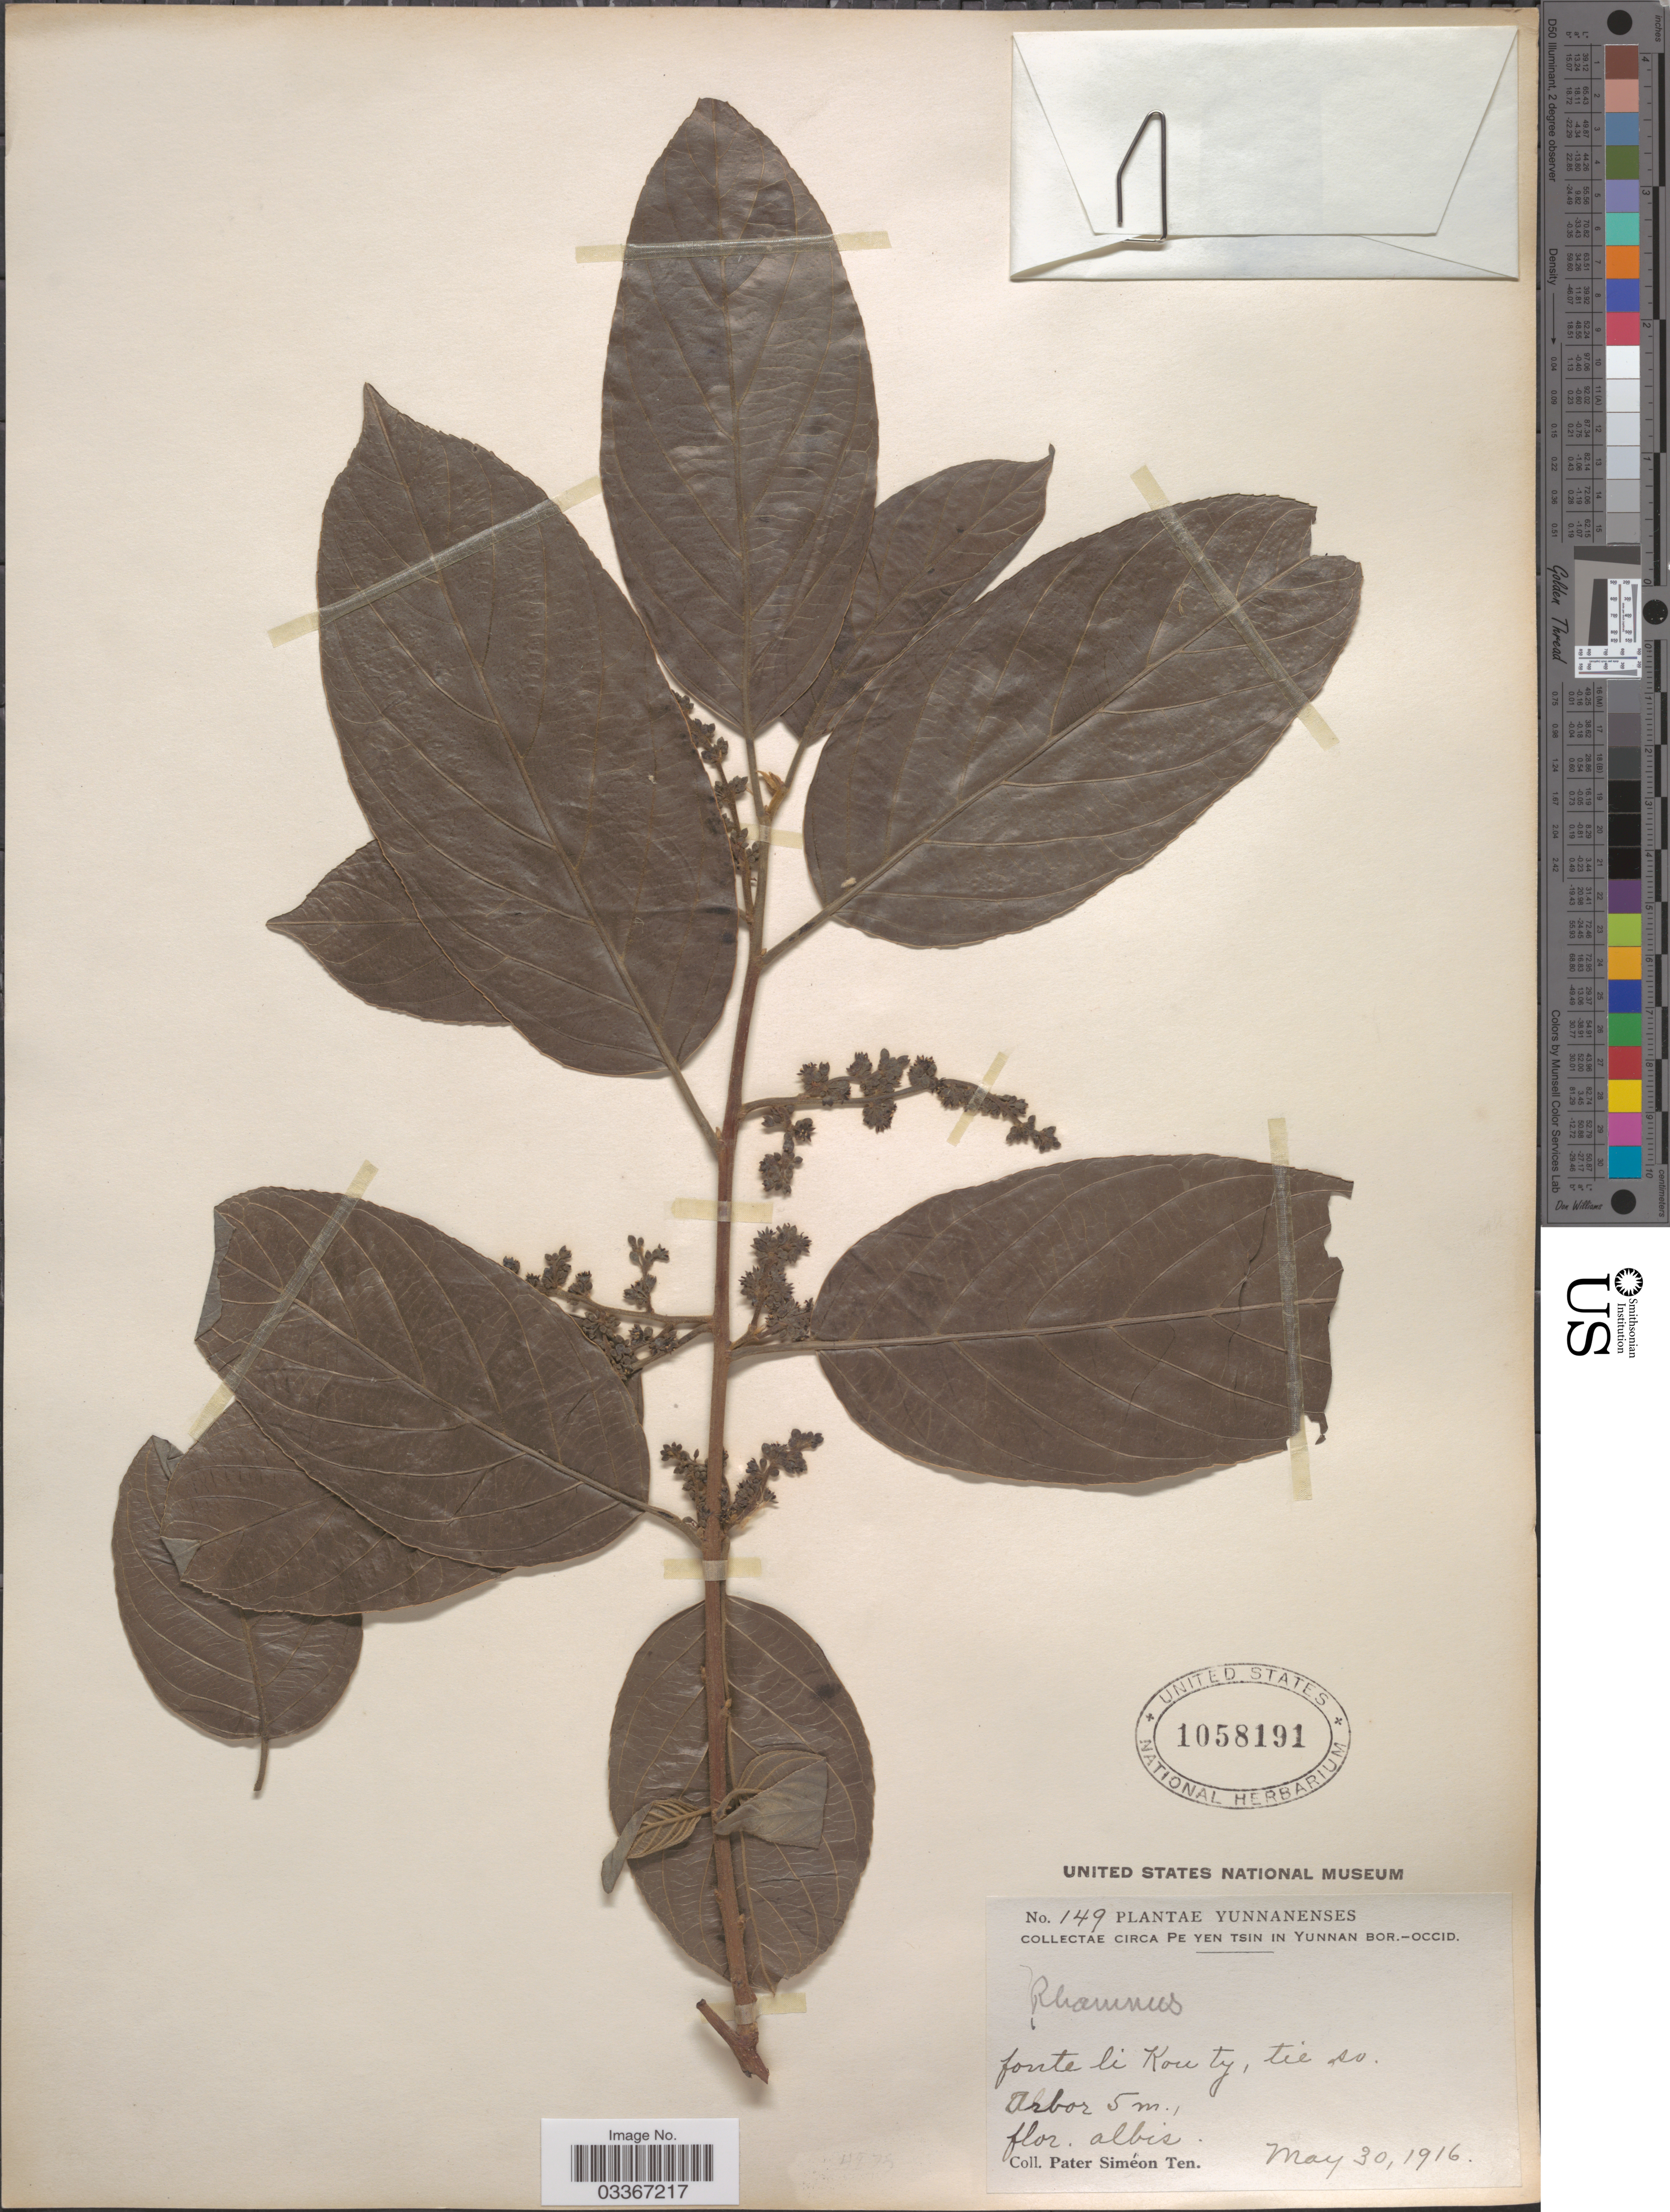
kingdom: Plantae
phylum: Tracheophyta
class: Magnoliopsida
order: Rosales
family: Rhamnaceae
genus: Rhamnus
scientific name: Rhamnus sp.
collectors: P. S. Ten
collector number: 149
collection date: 1916-05-30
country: China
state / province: Yunnan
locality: Circa Pe Yen Tsin in Yunnan Bor.-Occid. Fonte [interpreted] li Kou ty, tie so. [unsure placement]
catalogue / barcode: US 1058191